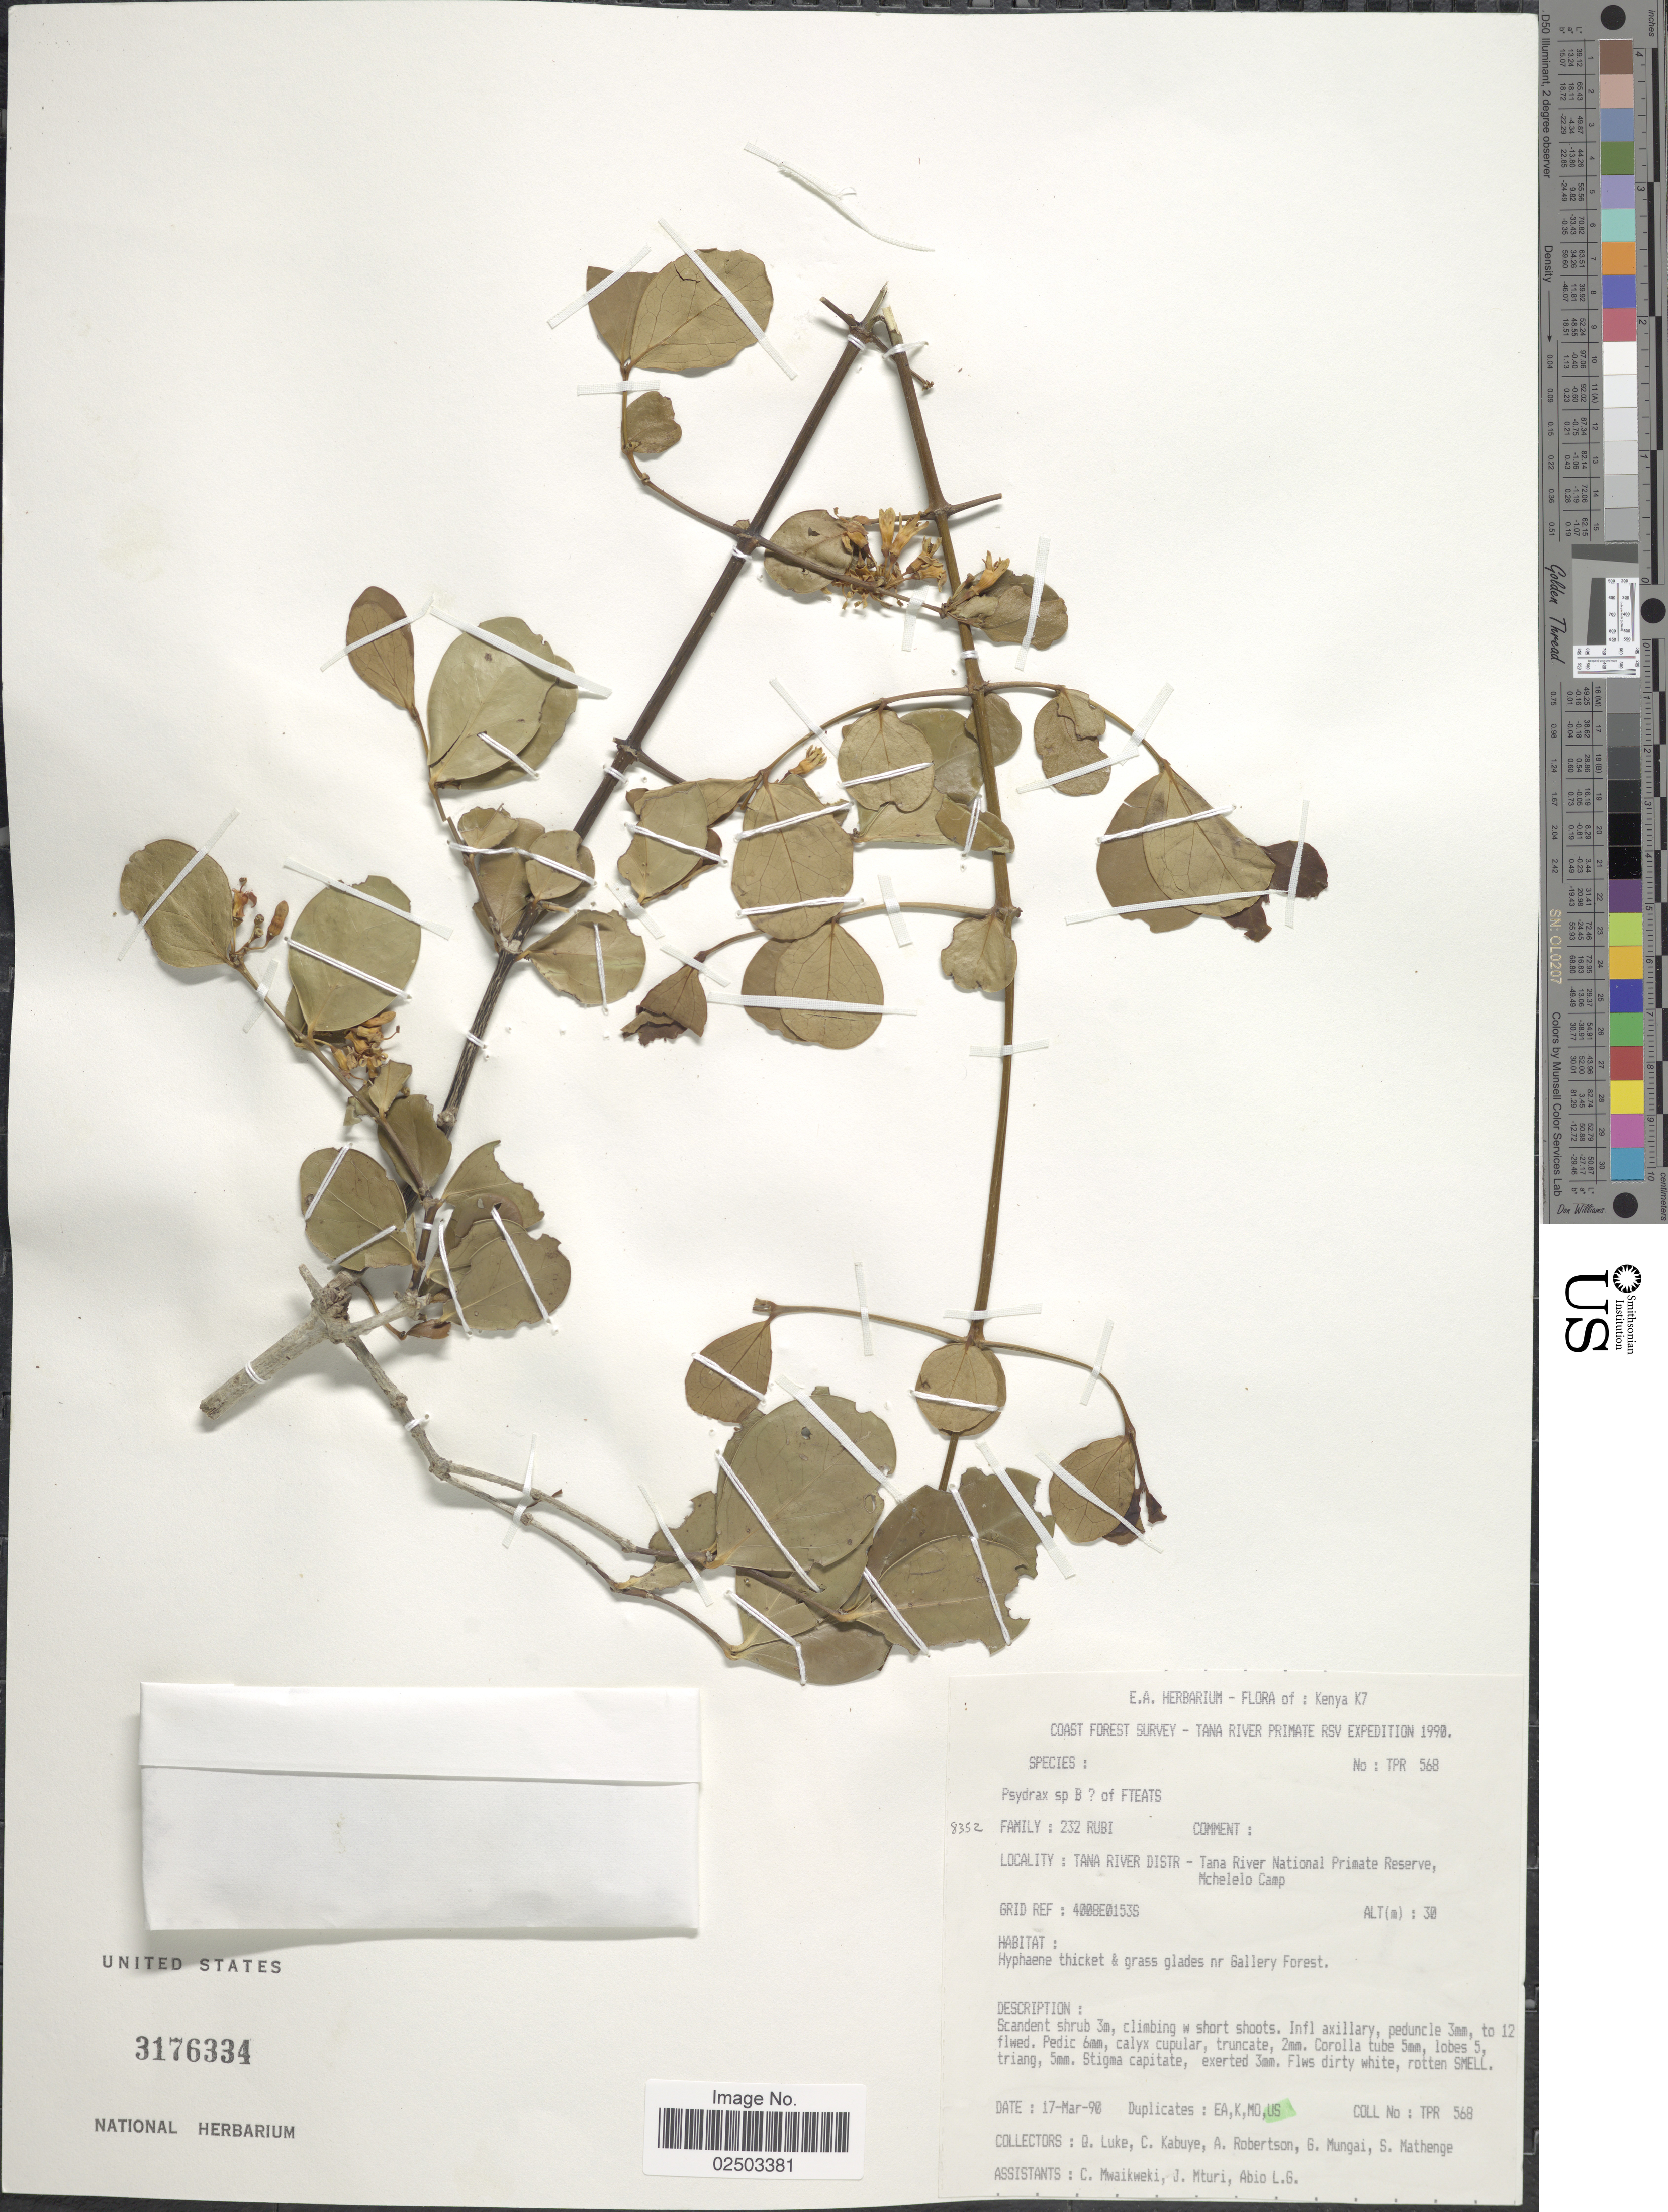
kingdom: Plantae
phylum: Tracheophyta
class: Magnoliopsida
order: Gentianales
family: Rubiaceae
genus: Bridsonia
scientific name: Bridsonia chamaedendrum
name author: (Kuntze) Verstraete & A.E. van Wyk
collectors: Q. Luke, C. Kabuye, A. Robertson, G. Mungai & et al.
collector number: TPR568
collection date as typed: Transcribed d/m/y: 17/3/90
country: Kenya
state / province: Tana River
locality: Coast Forest,Tana River Primate, Tana River District-Tana River National Primate Reserve, Mchelelo Camp, GRID REF: 4008E0153S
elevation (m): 30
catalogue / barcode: US 3176334